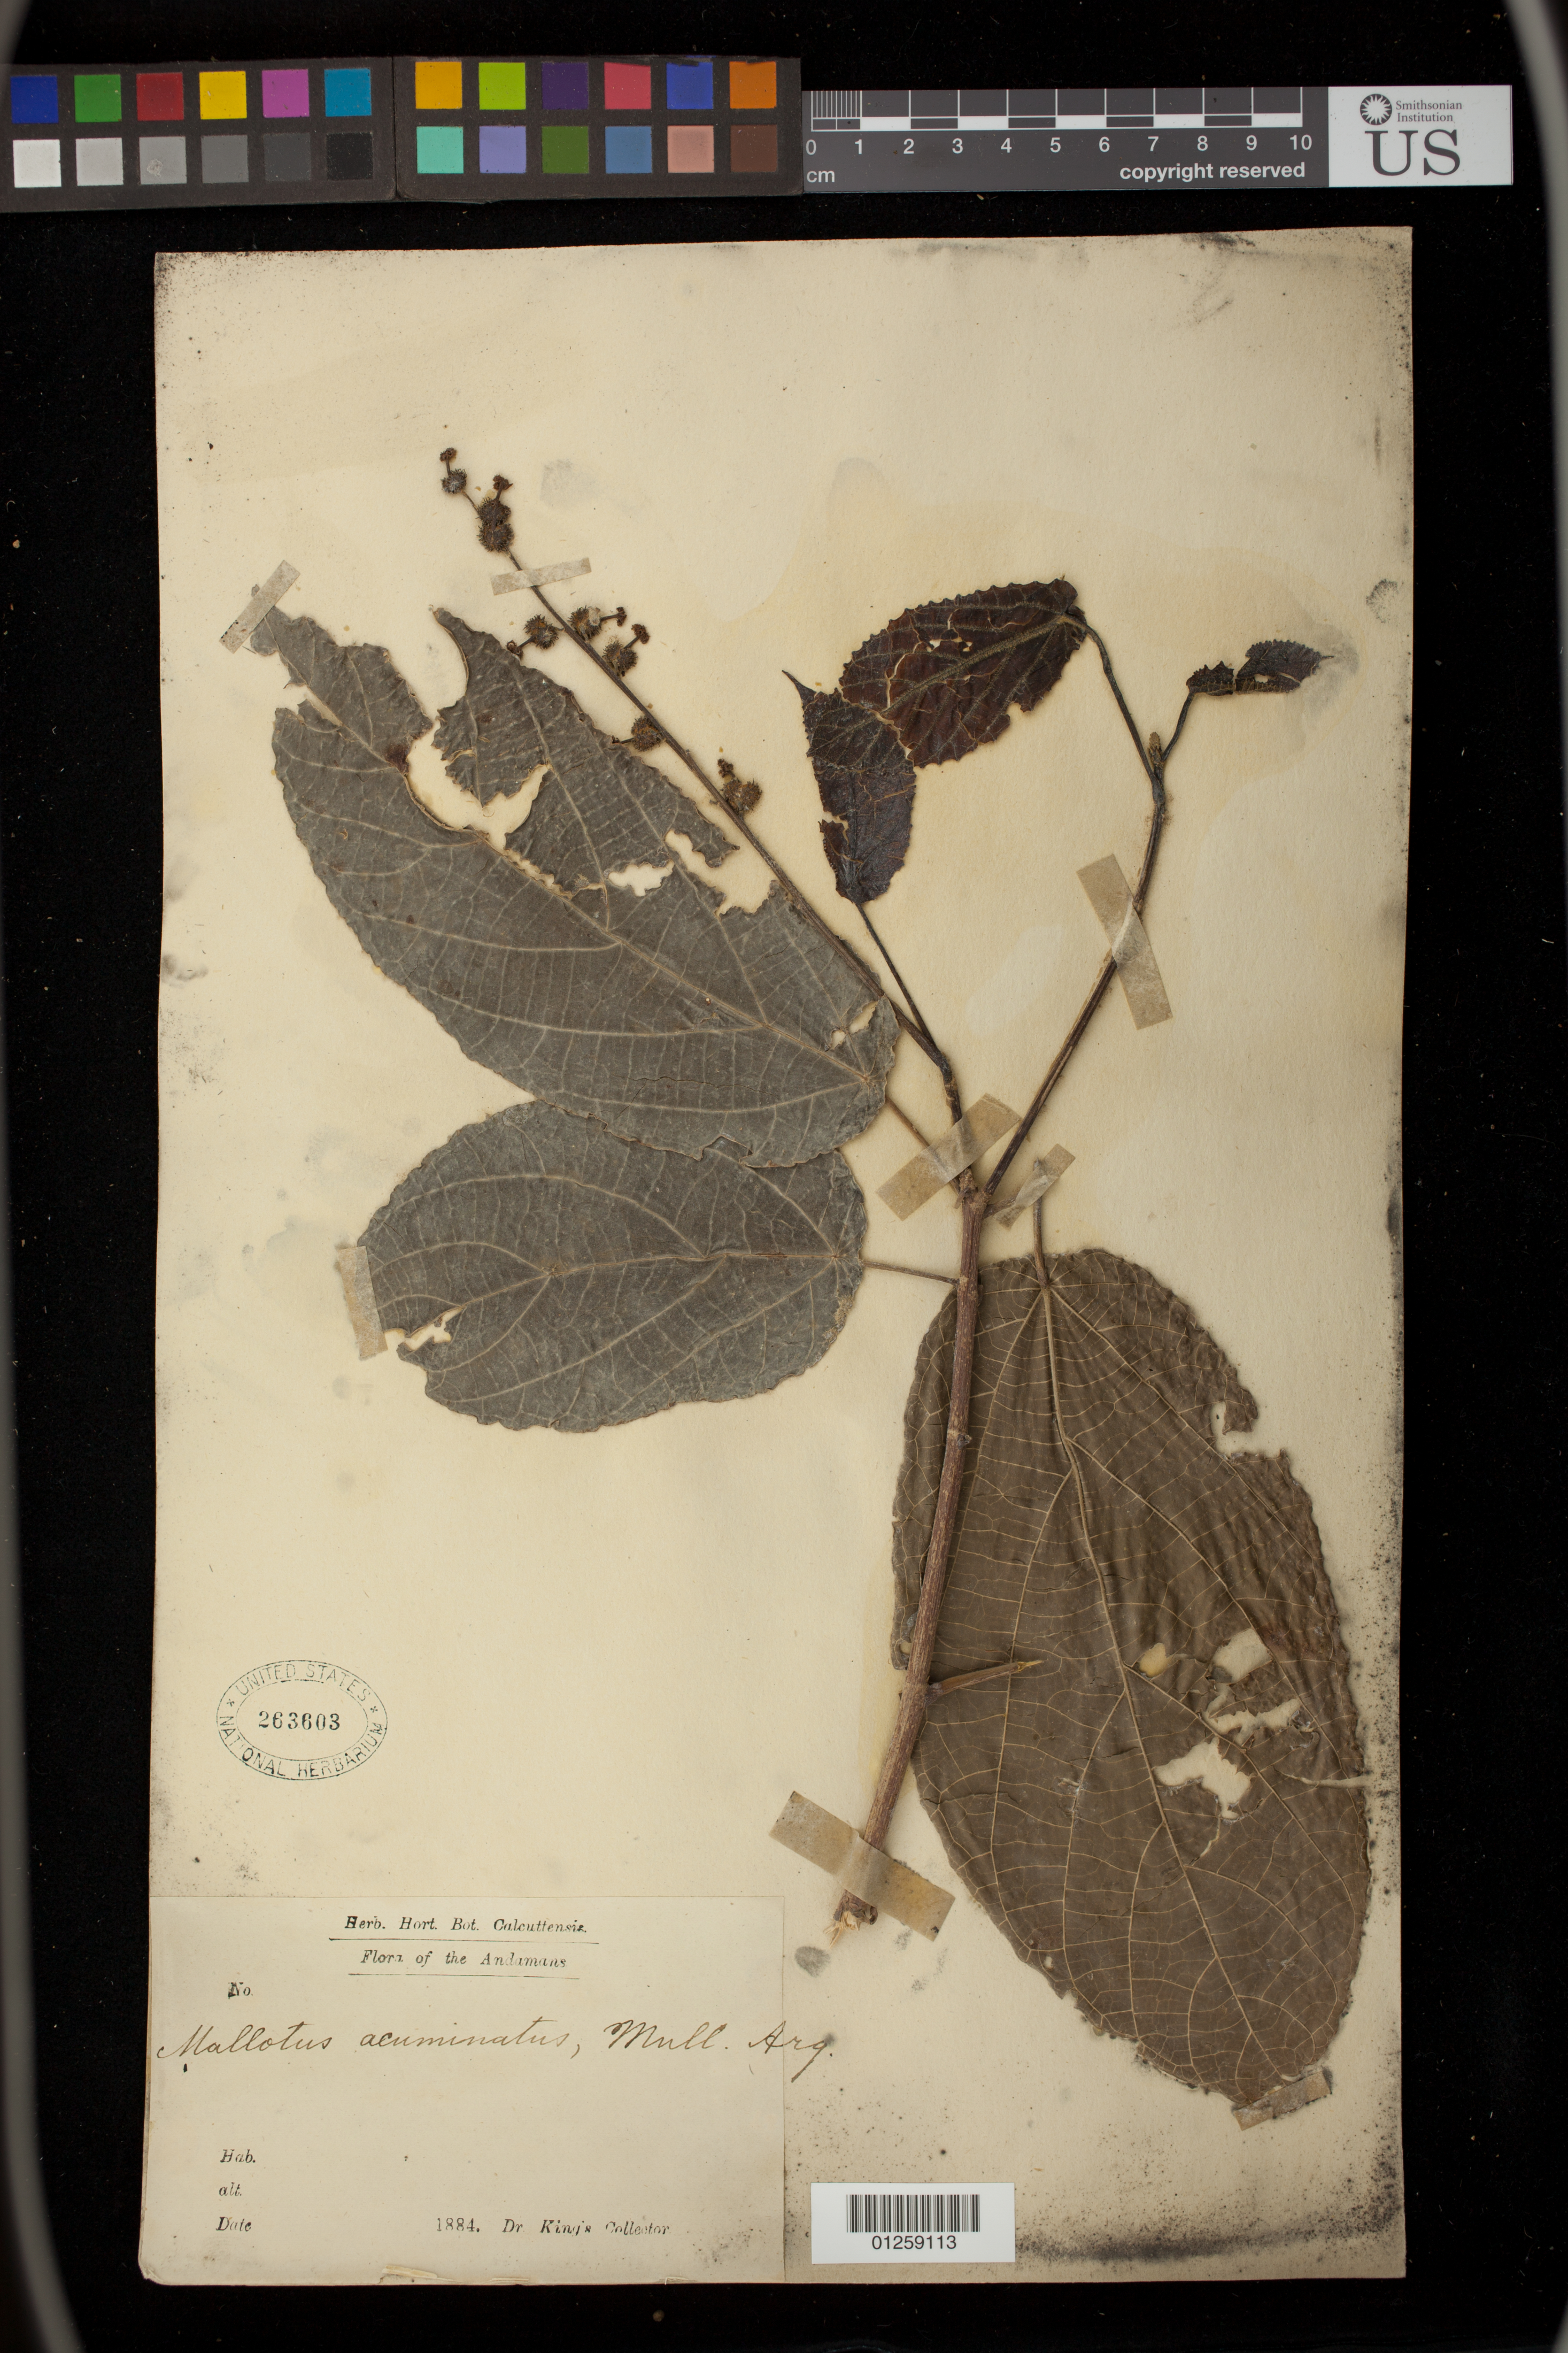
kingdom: Plantae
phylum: Tracheophyta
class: Magnoliopsida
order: Malpighiales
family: Euphorbiaceae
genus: Mallotus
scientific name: Mallotus peltatus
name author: (Geiseler) Müll. Arg.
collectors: King, --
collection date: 1884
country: India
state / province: Andaman and Nicobar Islands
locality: Andamans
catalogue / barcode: US 263603